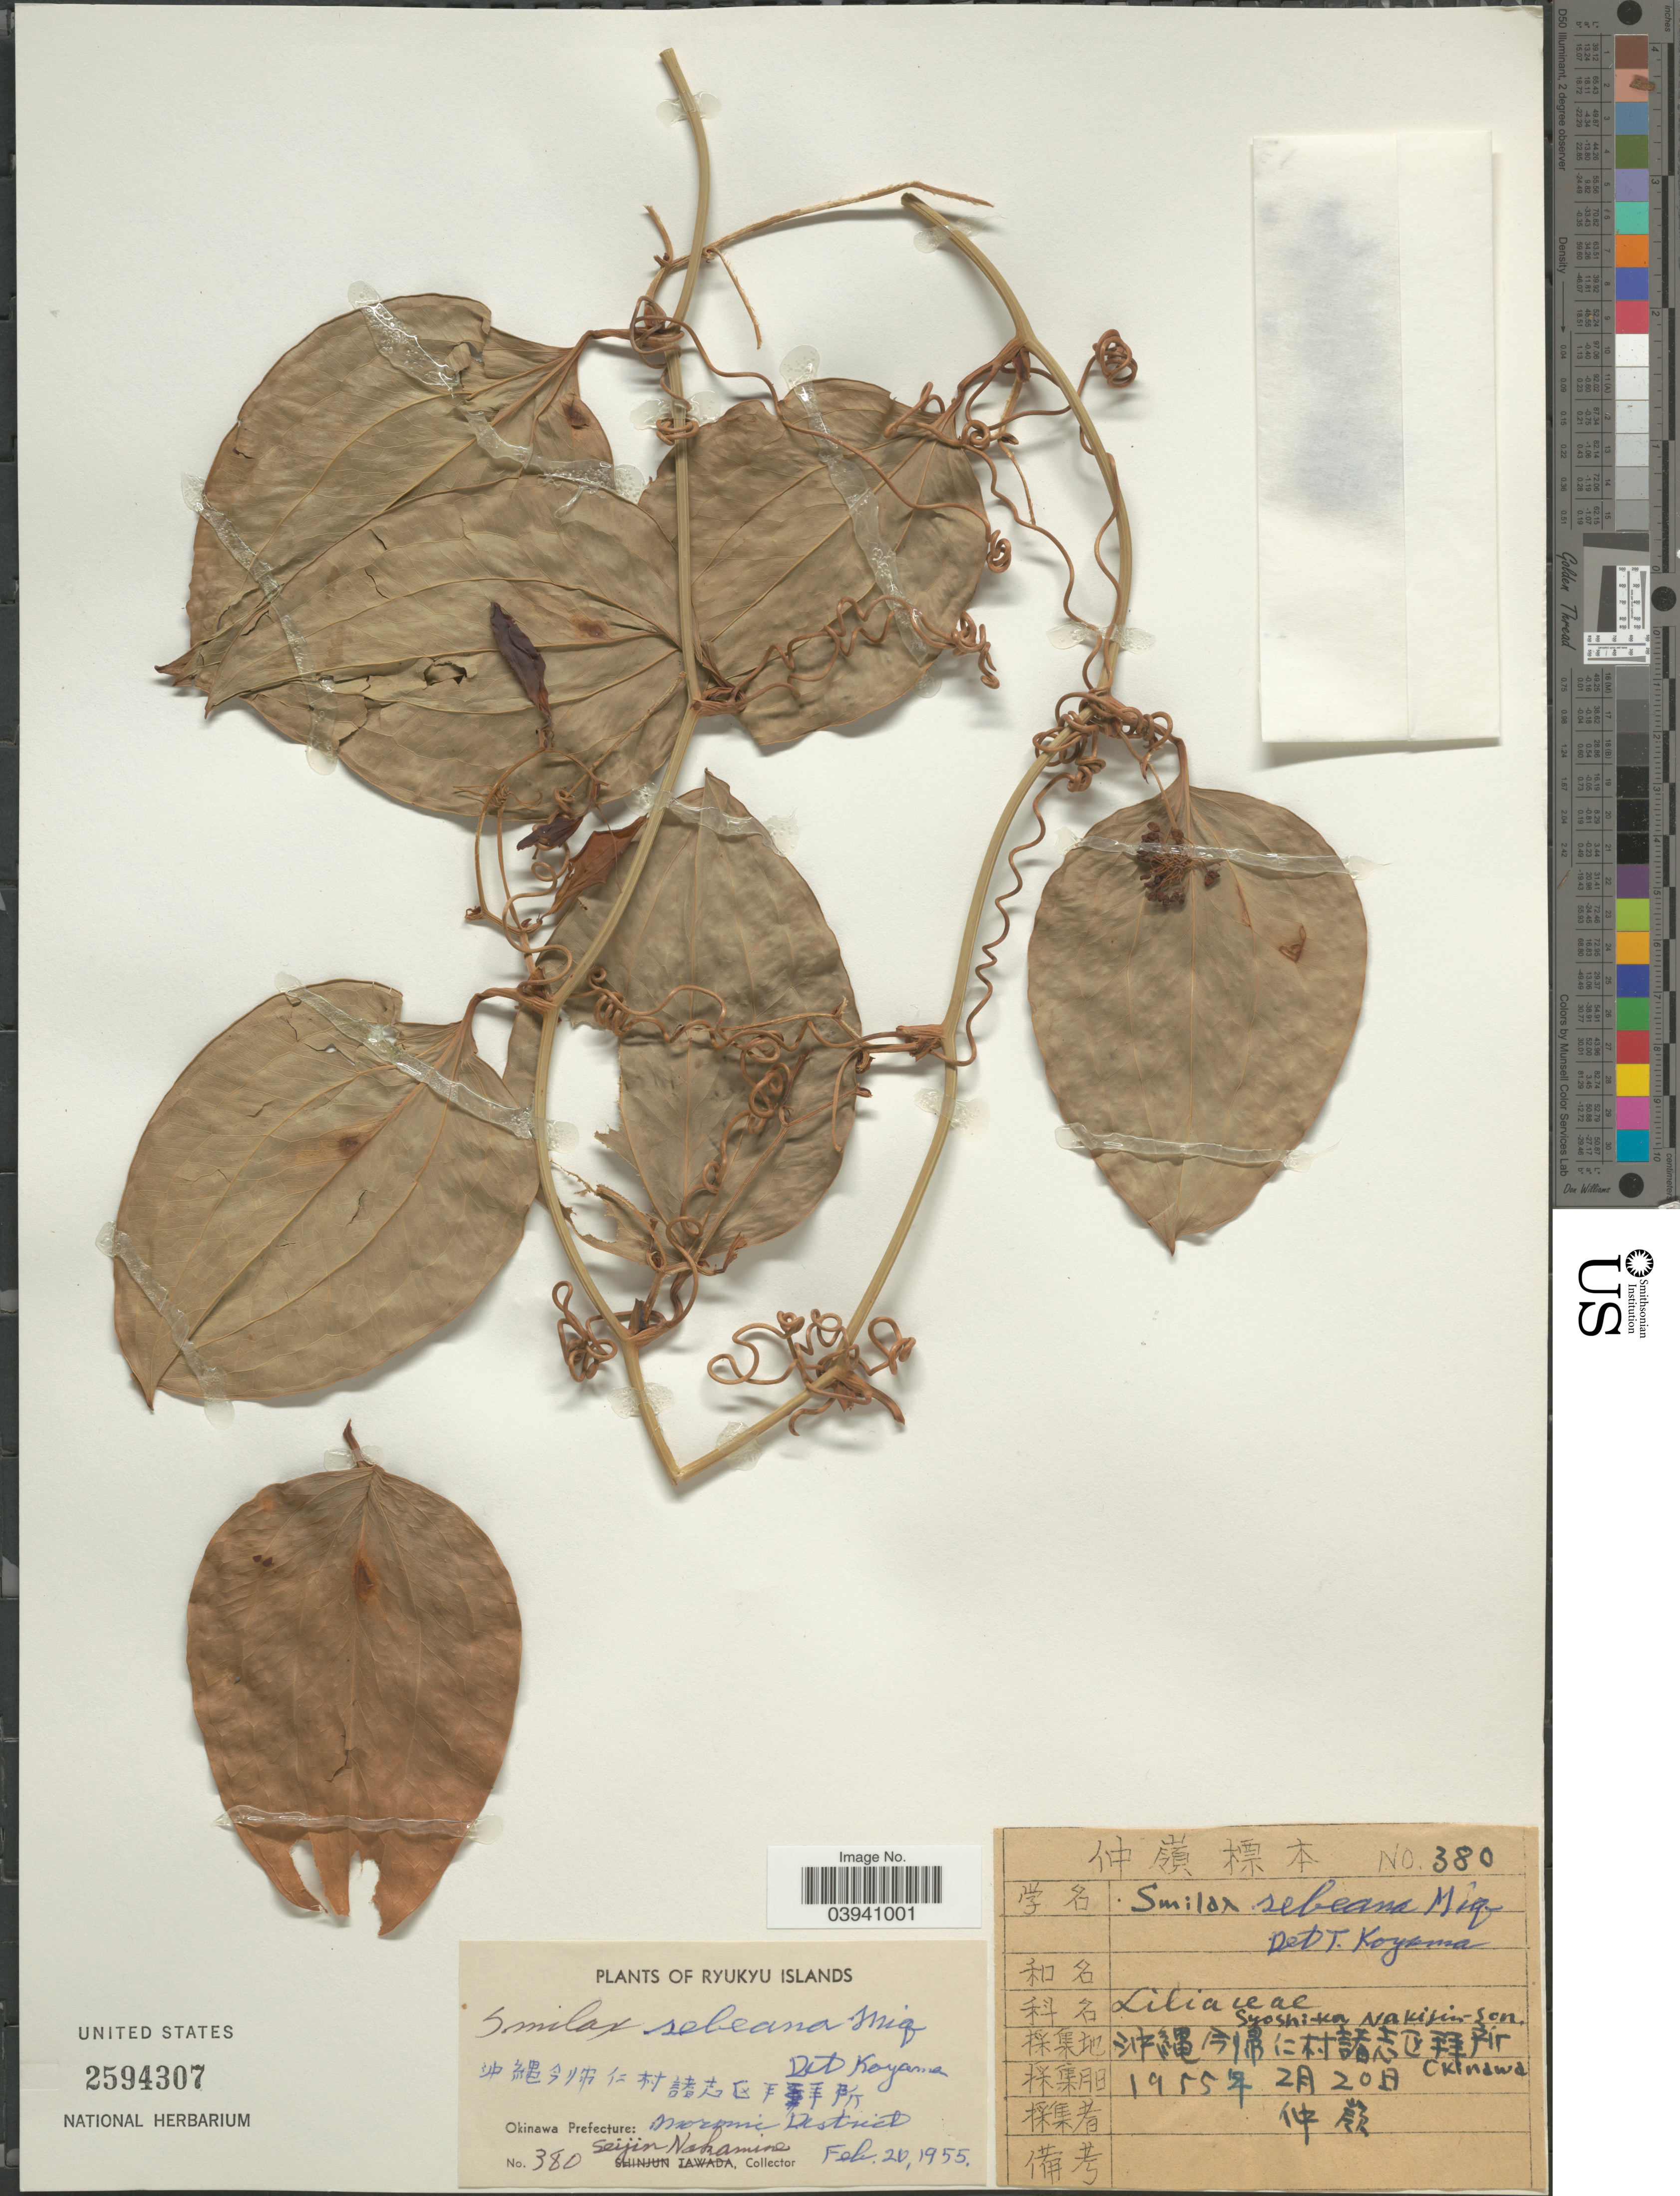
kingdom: Plantae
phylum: Tracheophyta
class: Liliopsida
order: Liliales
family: Smilacaceae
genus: Smilax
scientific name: Smilax sebeana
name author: Miq.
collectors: S. Nakamine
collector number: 380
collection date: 1955-02-20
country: Japan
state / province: Okinawa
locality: Ryukyu Islands. Okinawa Prefecture: Moromi District.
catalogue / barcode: US 2594307